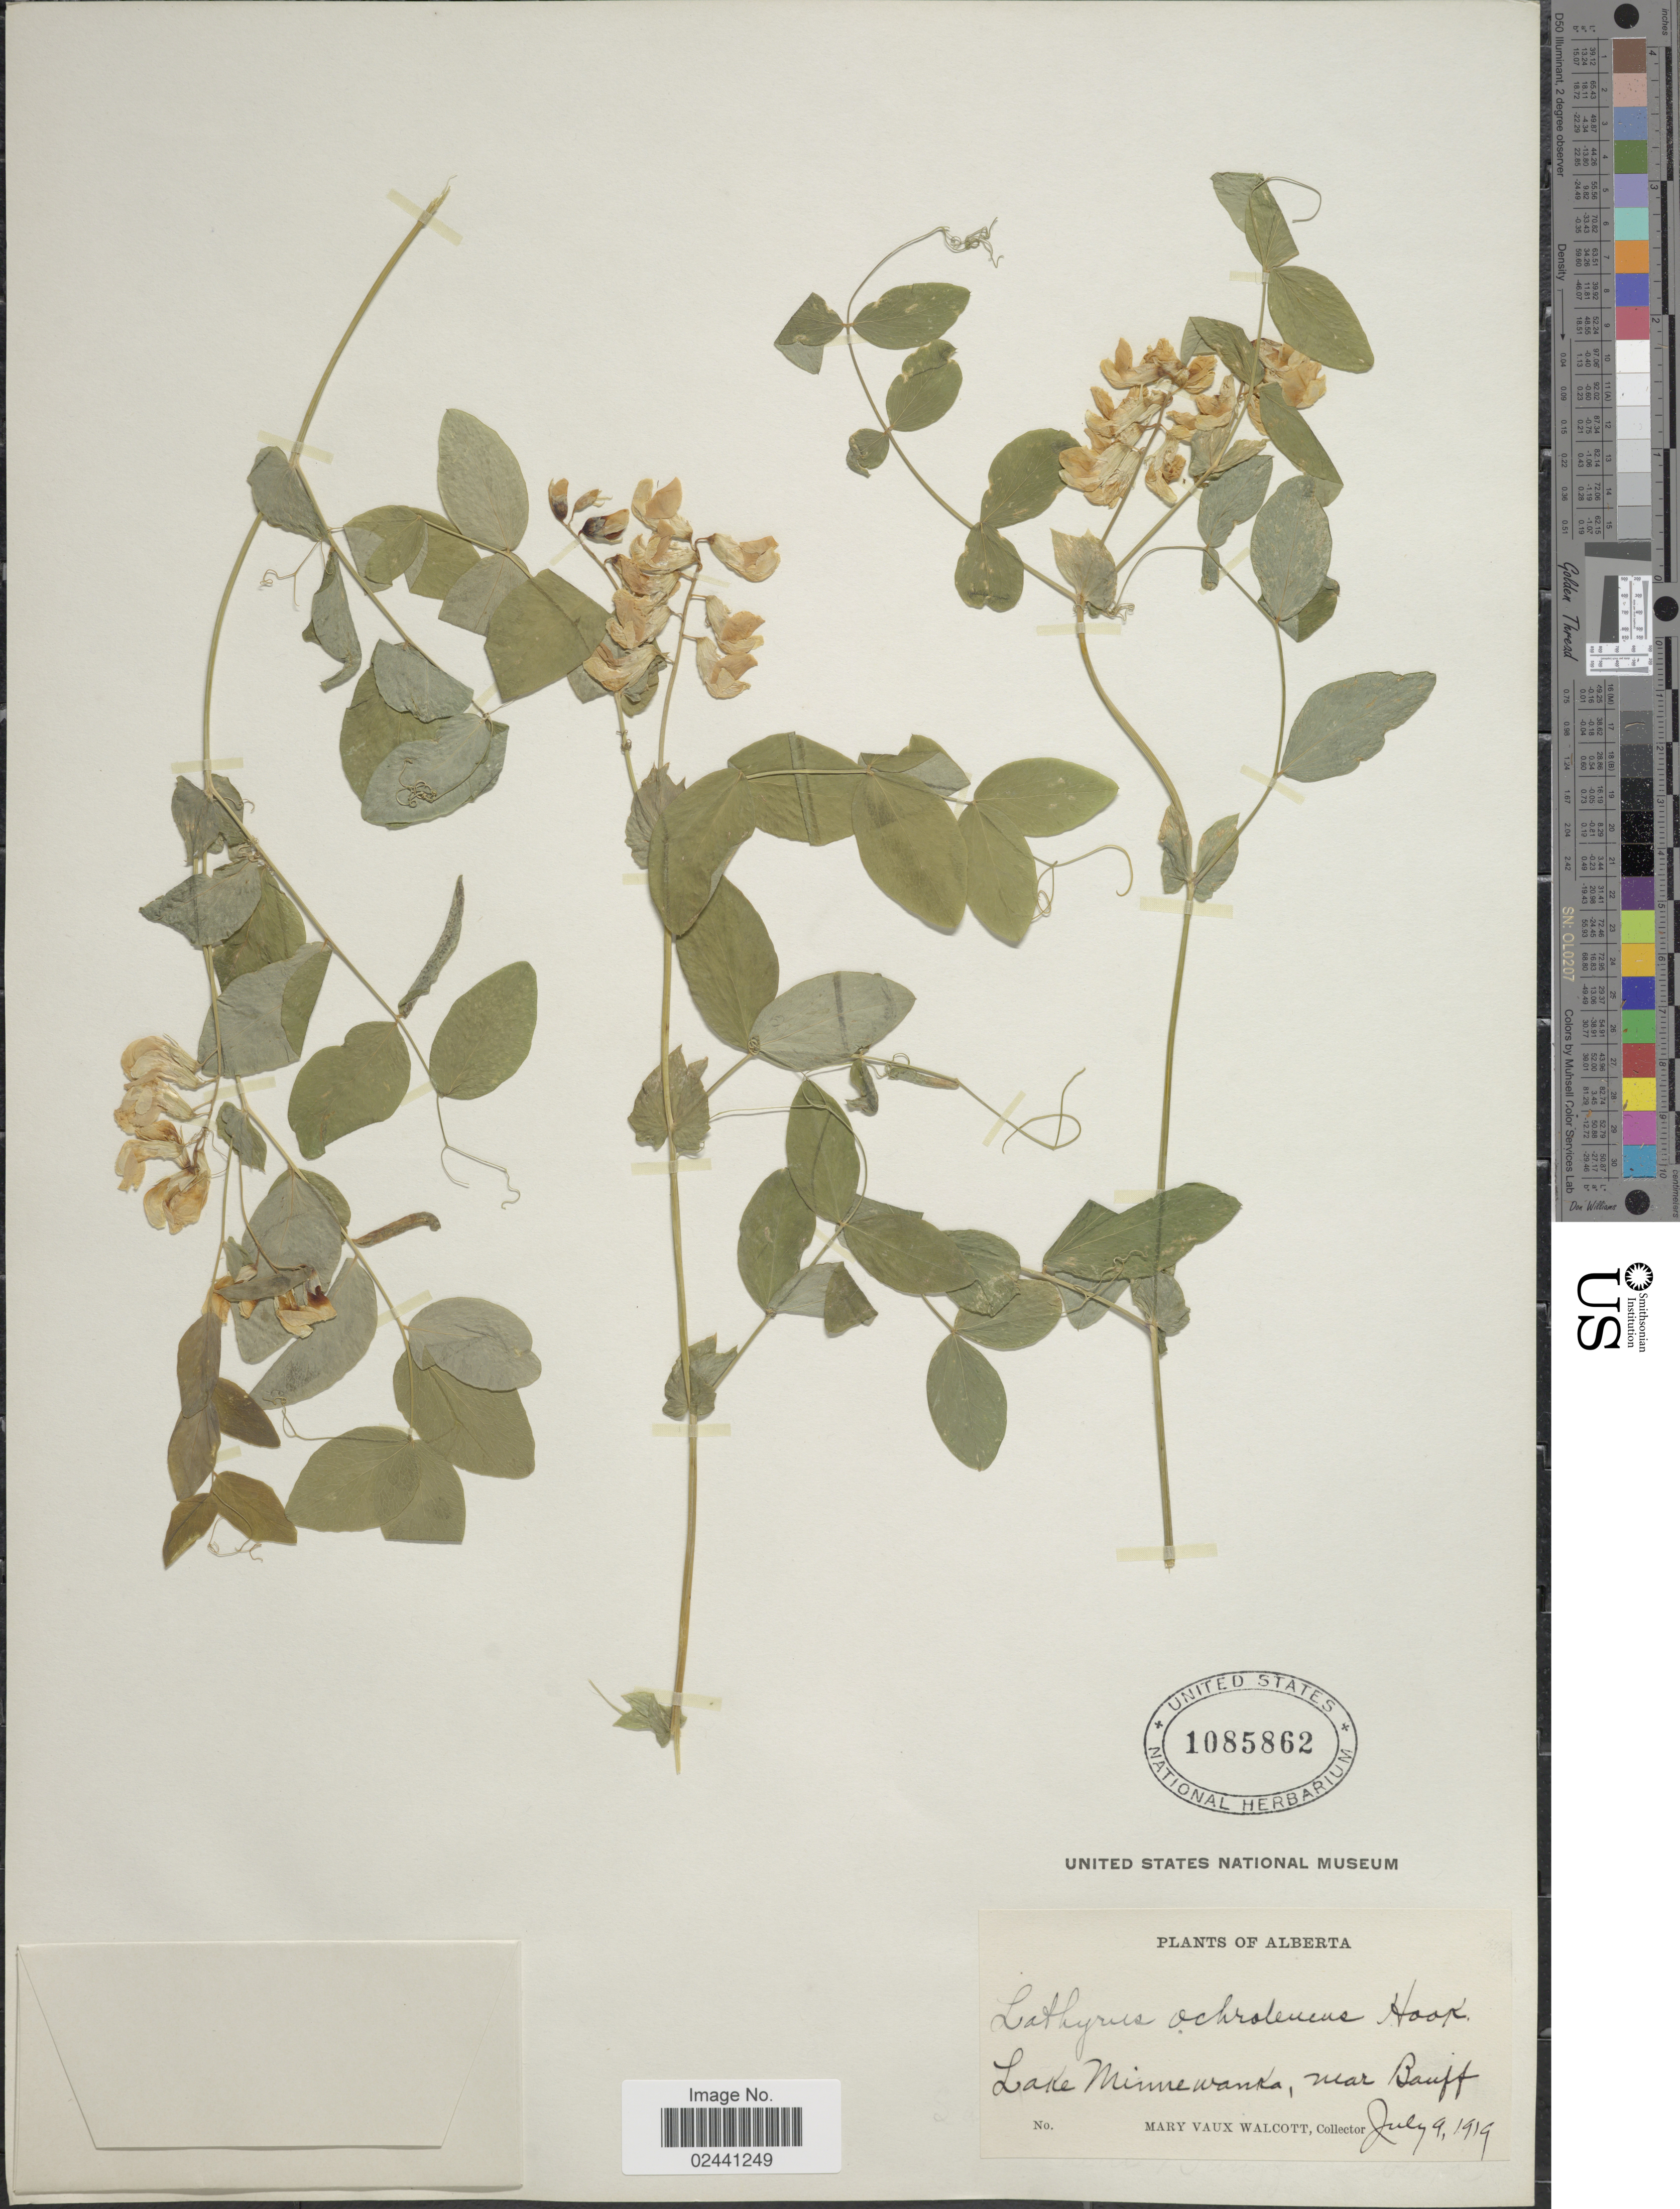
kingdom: Plantae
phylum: Tracheophyta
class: Magnoliopsida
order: Fabales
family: Fabaceae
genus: Lathyrus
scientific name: Lathyrus ochroleucus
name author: Hook.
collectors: M. Walcott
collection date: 1919-07-09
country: Canada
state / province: Alberta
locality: Lake Minnewanka, near Banff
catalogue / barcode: US 1085862